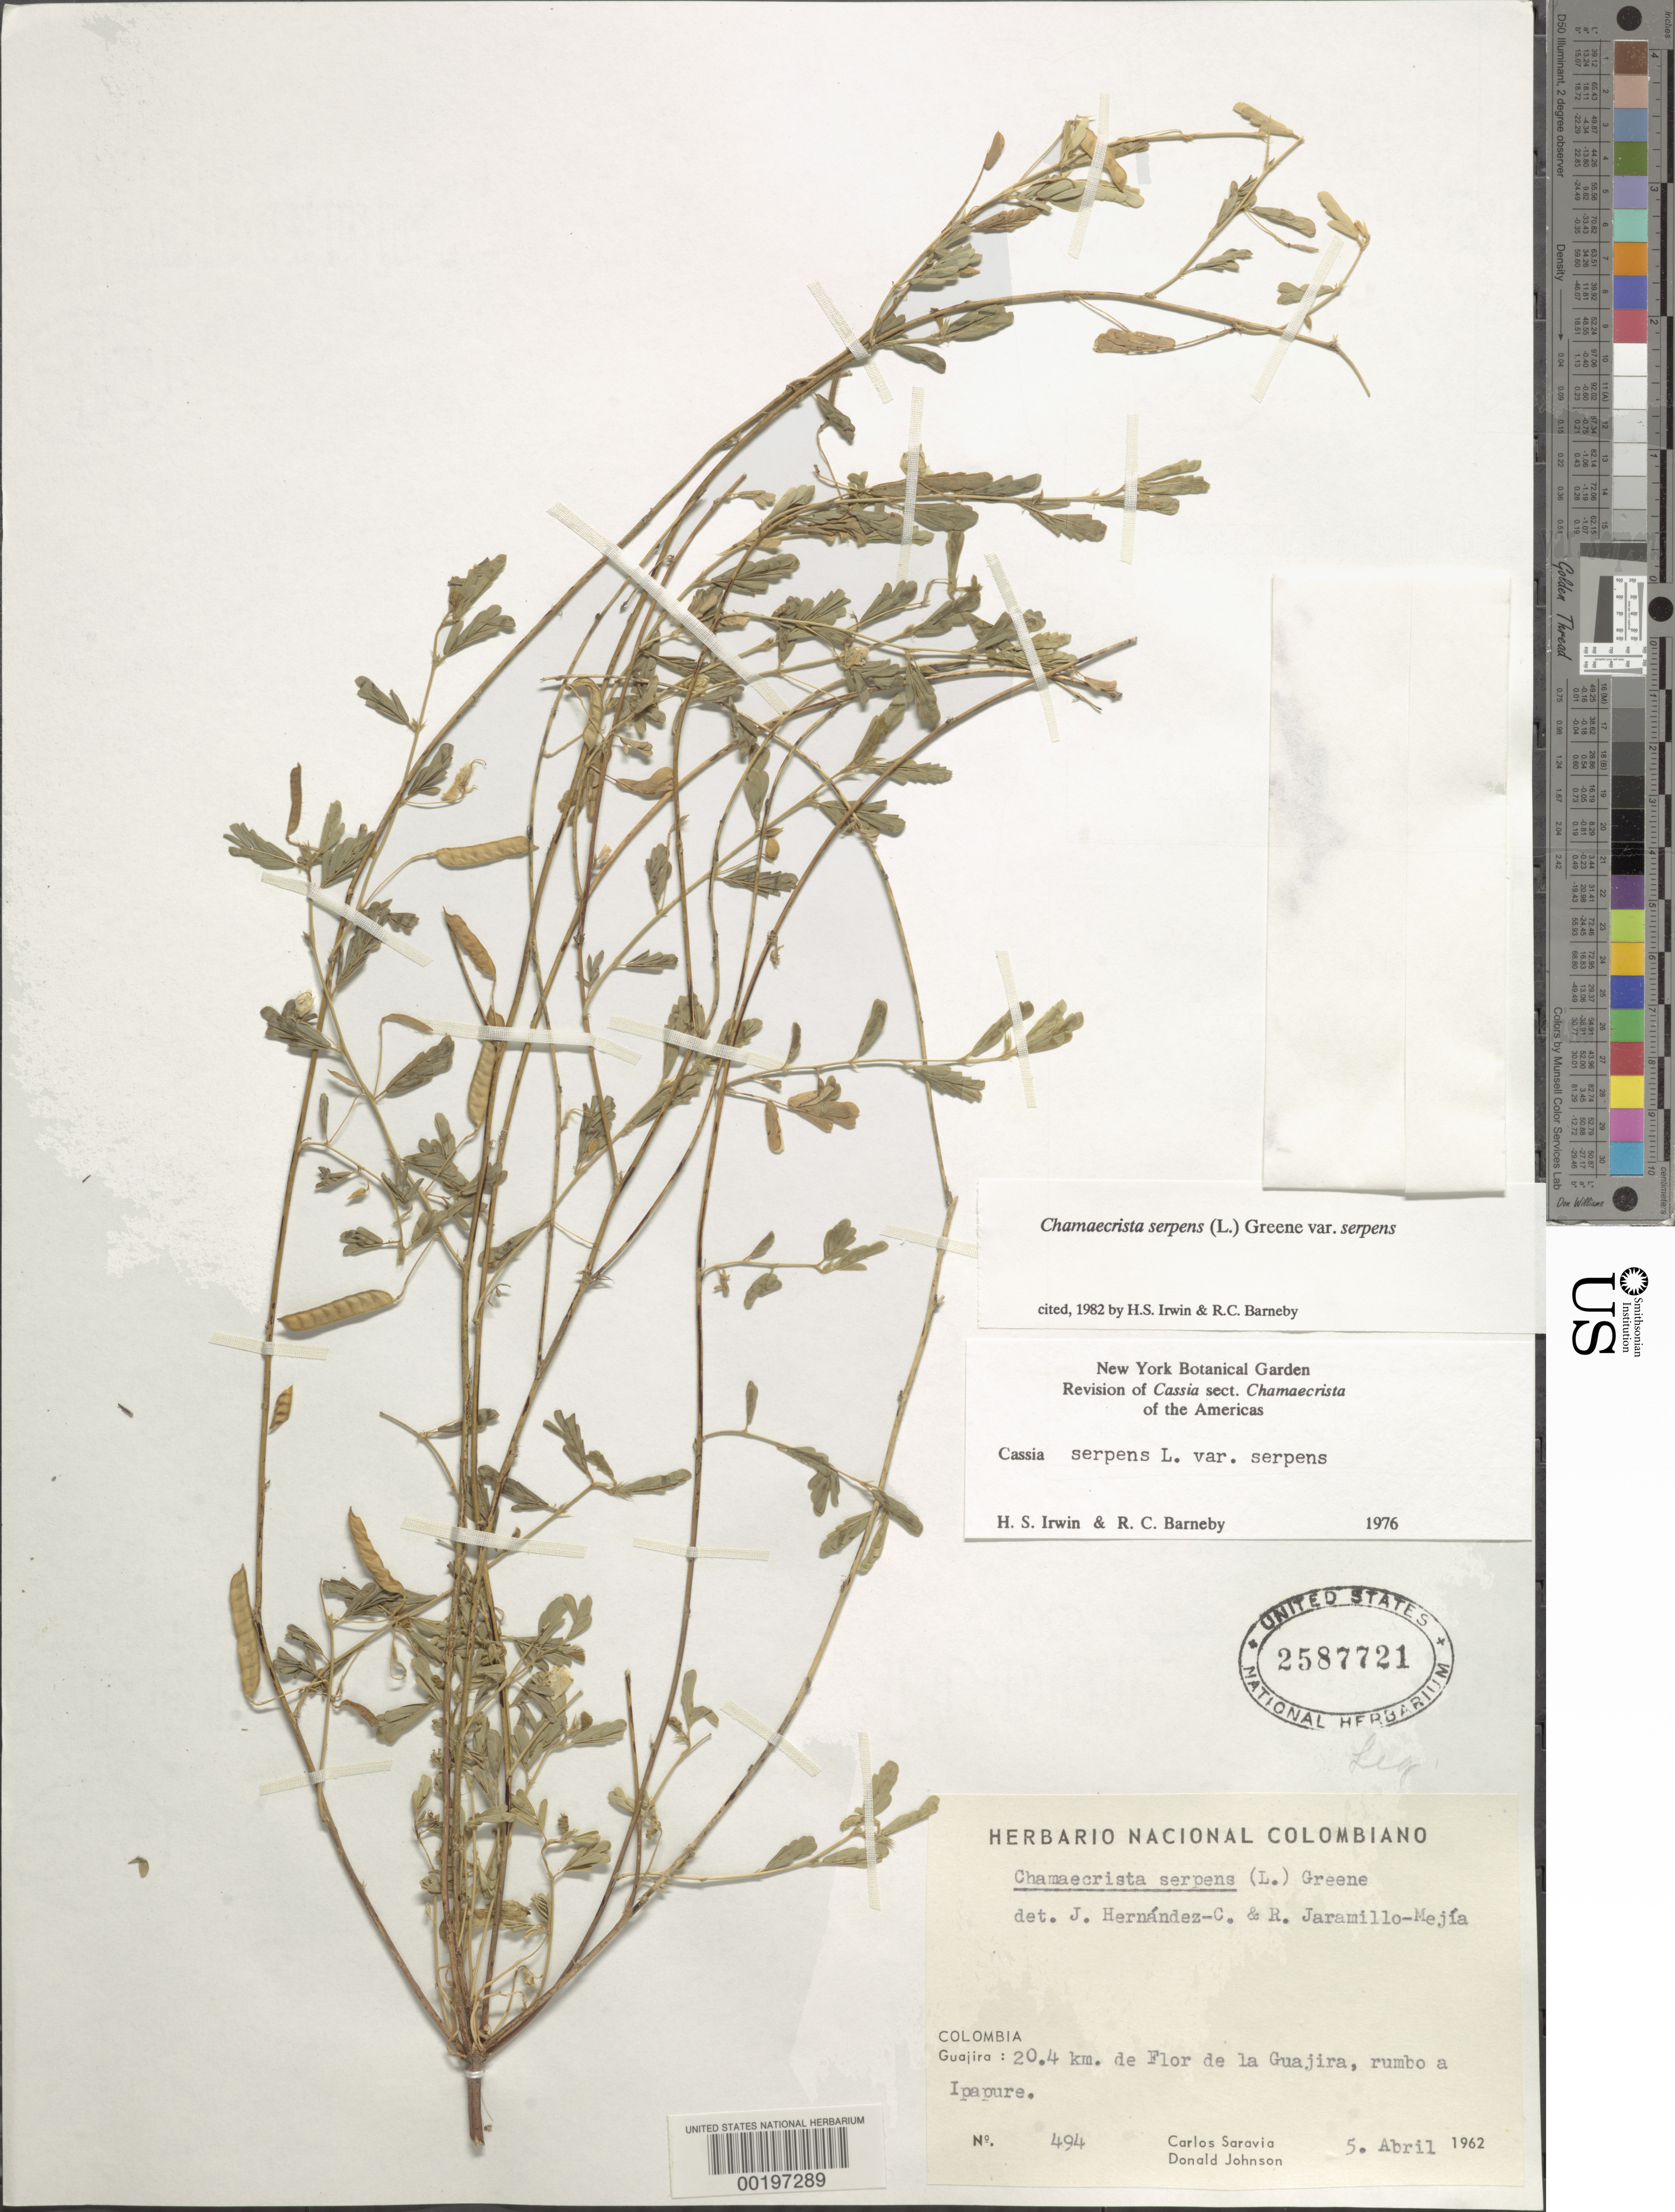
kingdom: Plantae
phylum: Tracheophyta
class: Magnoliopsida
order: Fabales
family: Fabaceae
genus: Chamaecrista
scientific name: Chamaecrista serpens var. serpens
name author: (L.) Greene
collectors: C. Saravia T. & D. Johnson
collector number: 494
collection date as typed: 05 Apr 1962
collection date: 1962-04-05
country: Colombia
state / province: La Guajira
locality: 20.4 km de flor de la Guajira, Rumbo a Ipapure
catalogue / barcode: US 2587721